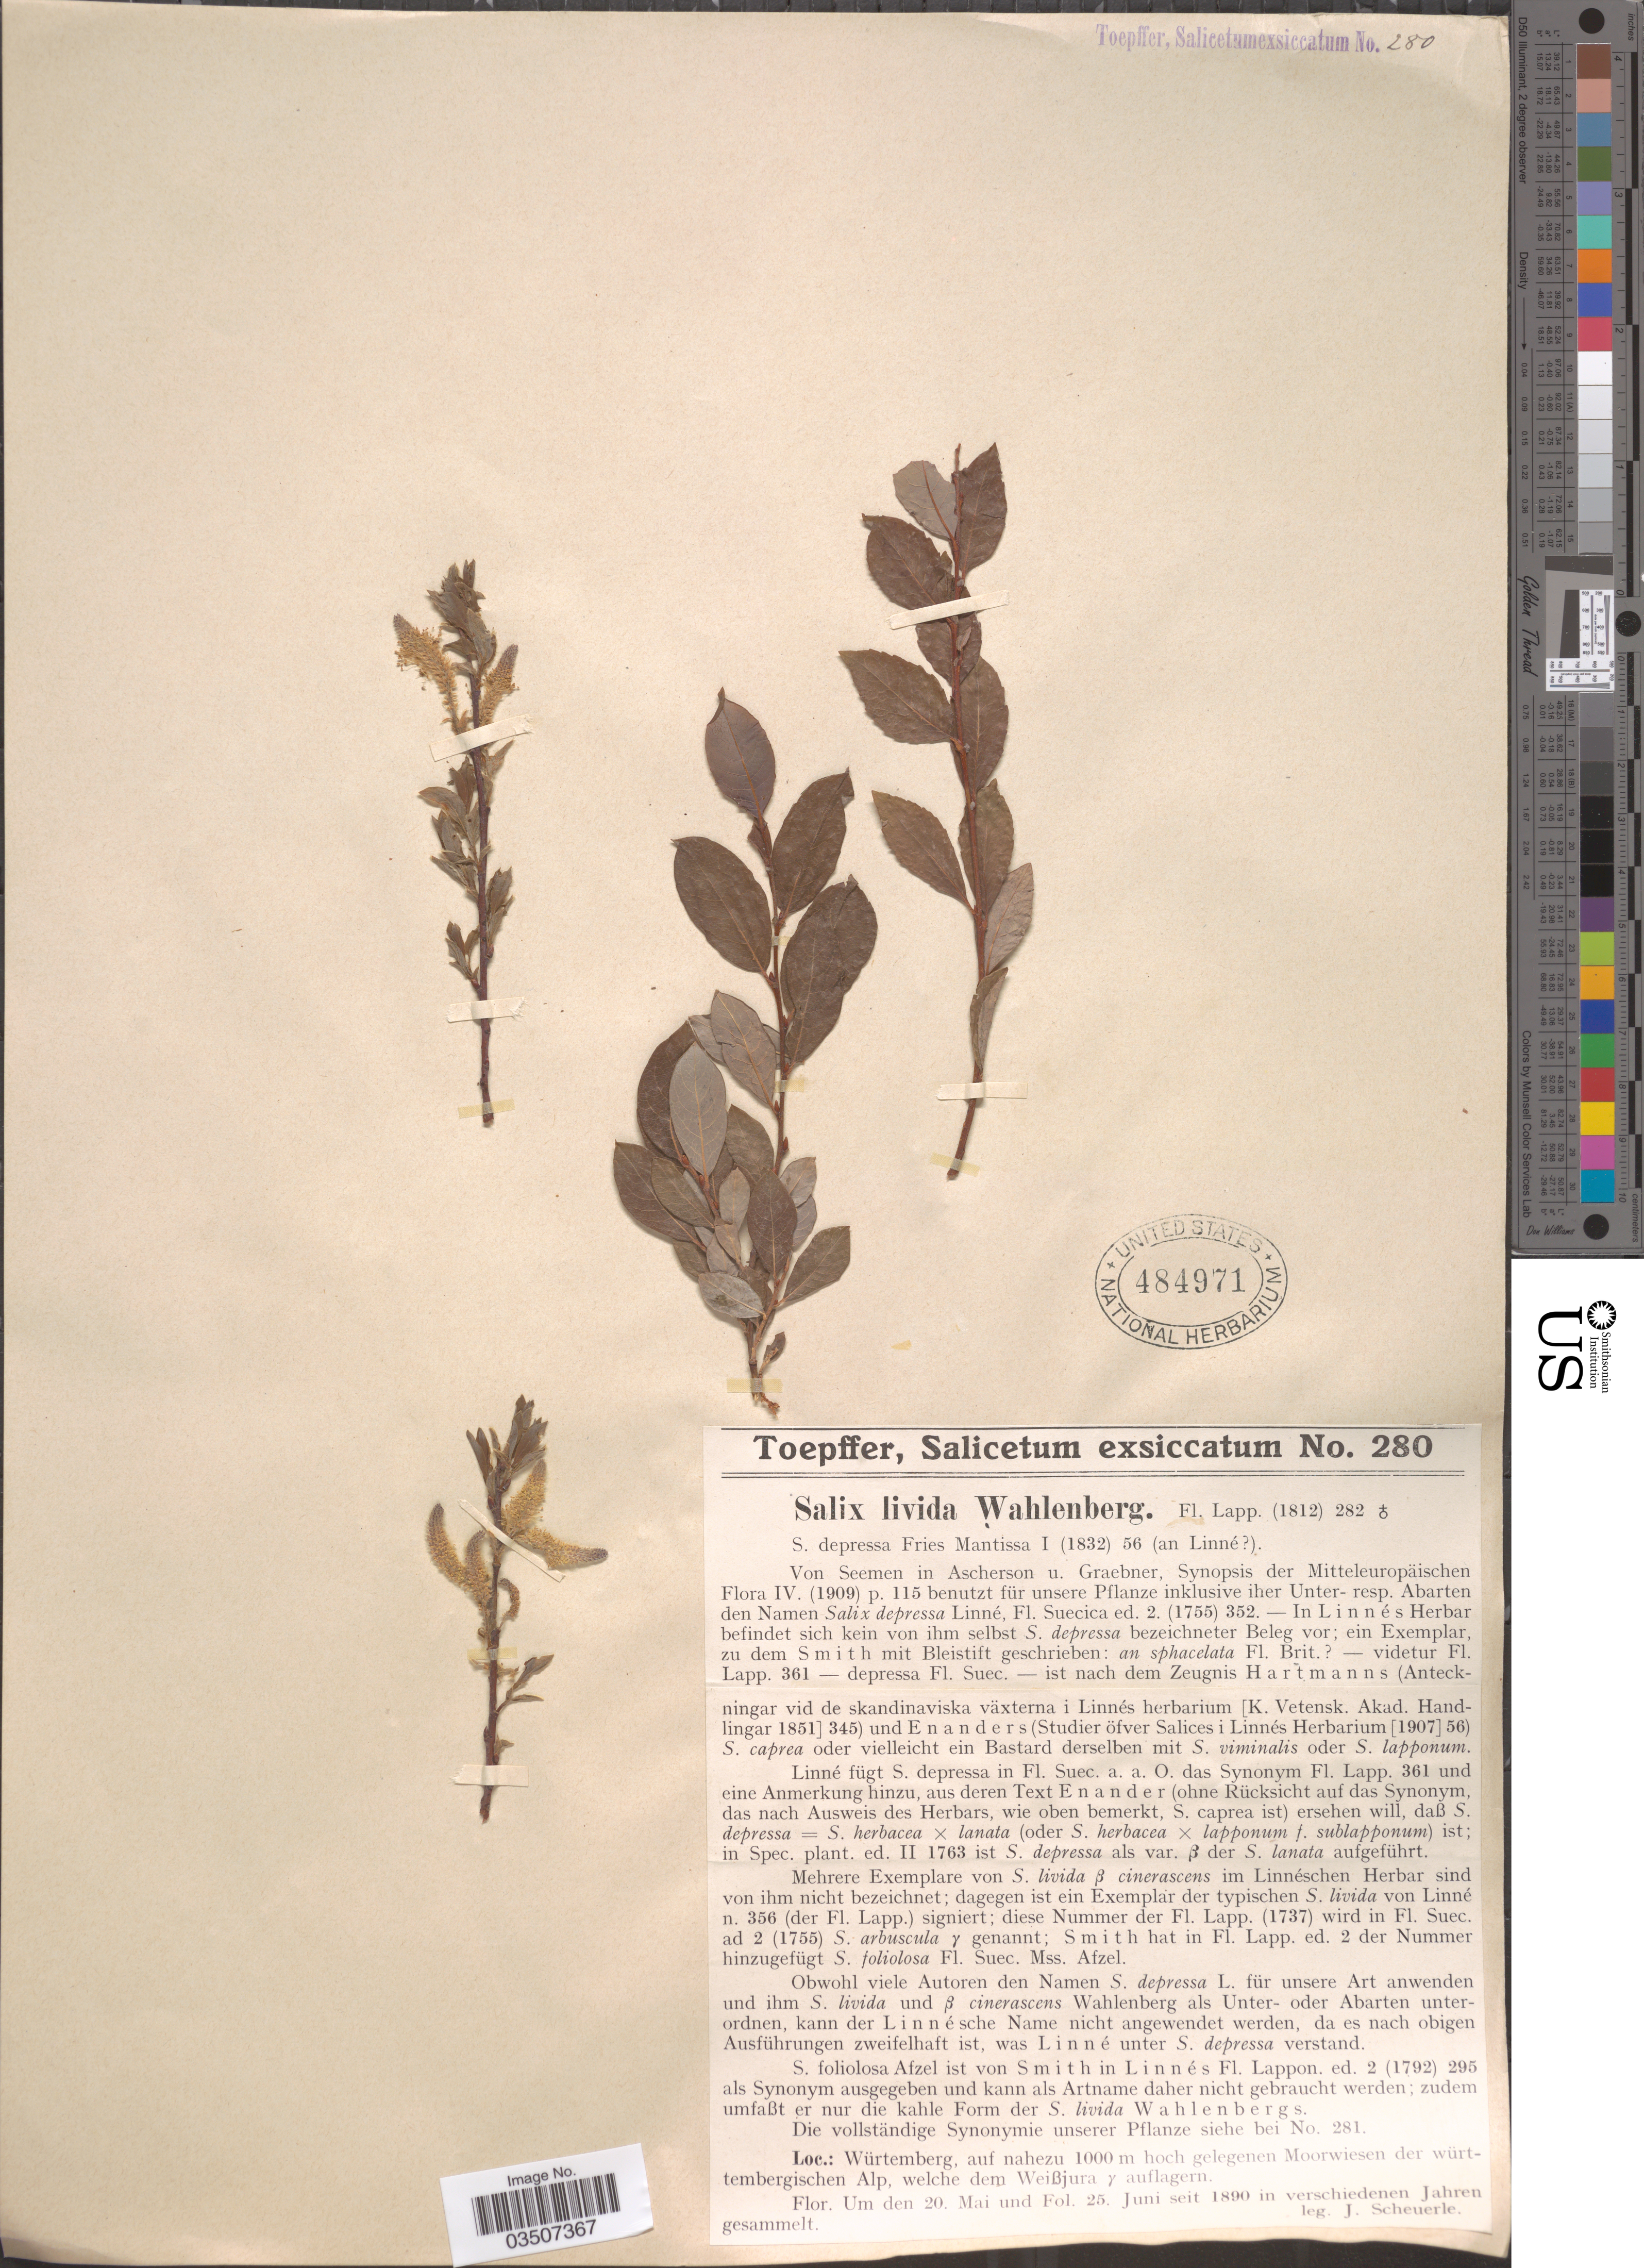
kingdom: Plantae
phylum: Tracheophyta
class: Magnoliopsida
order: Malpighiales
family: Salicaceae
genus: Salix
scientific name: Salix starkeana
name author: Willd.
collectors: J. Scheuerle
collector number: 280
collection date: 1890-05-20/1890-06-25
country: Germany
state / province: Baden-Württemberg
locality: Würtemberg, auf nahezu 1000 m hoch gelegenen Moorwiesen der würtembergischen Alp, welche dem Weißjura y auflagern.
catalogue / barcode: US 484971